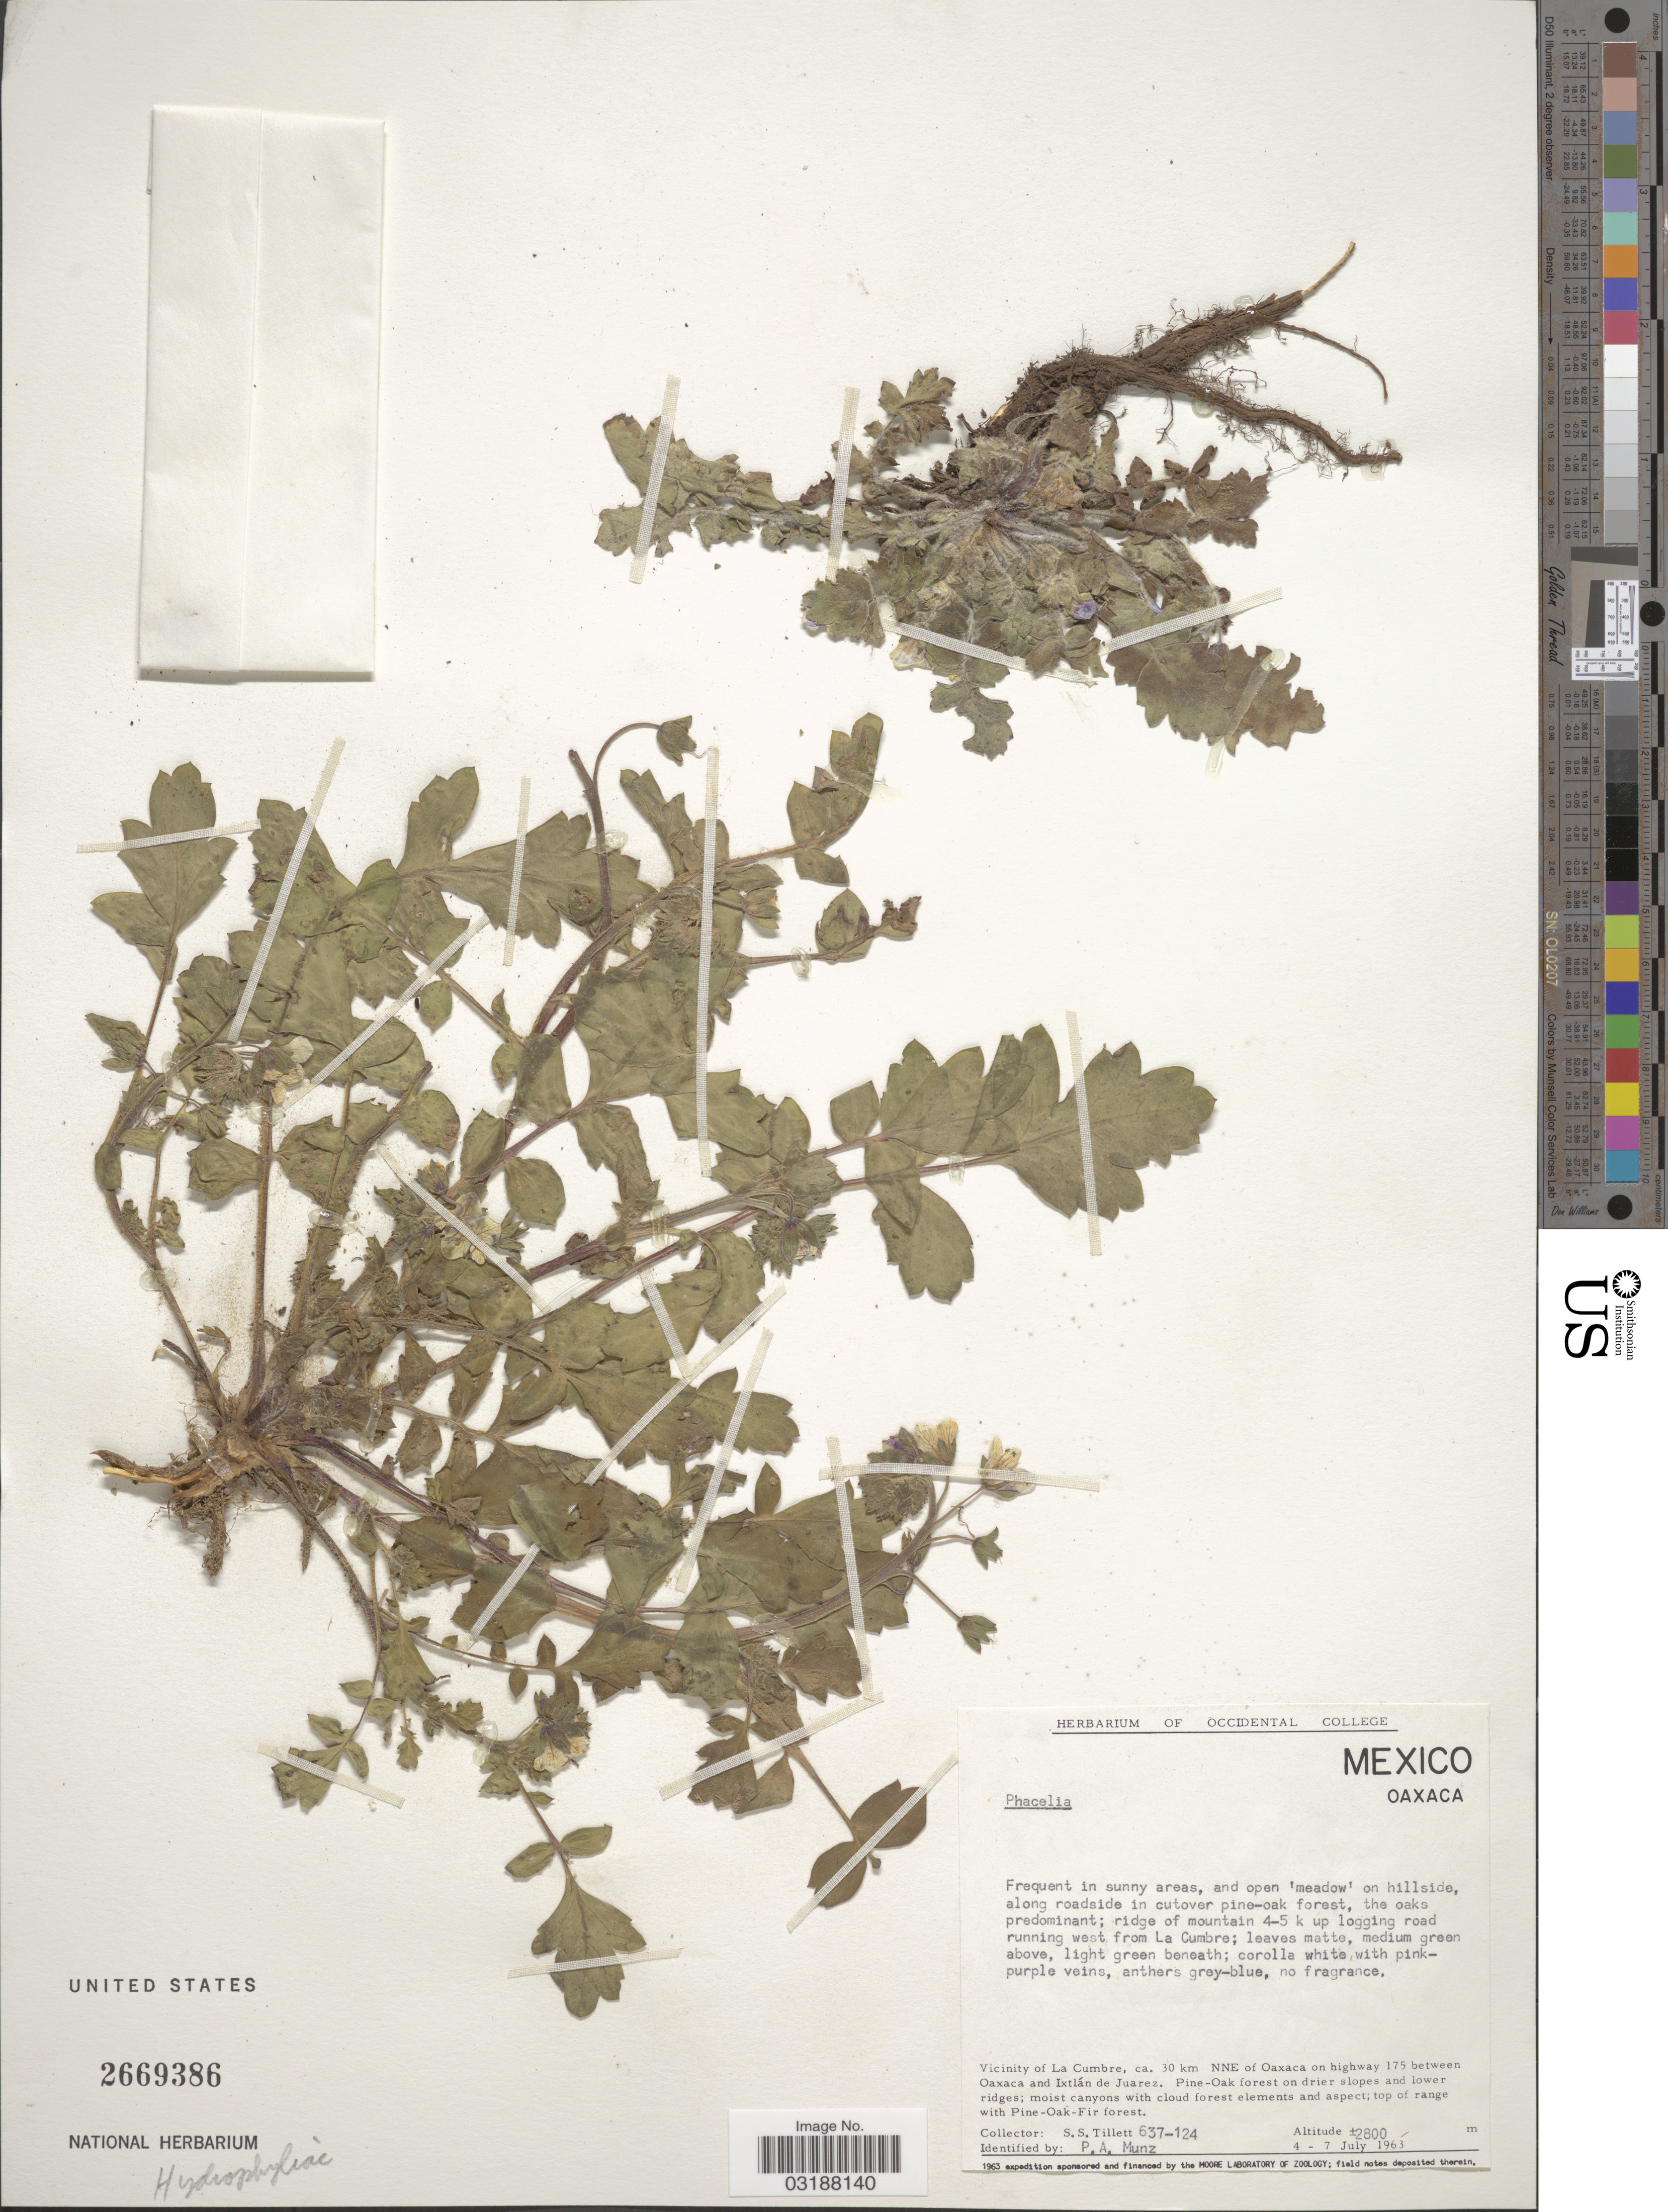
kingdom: Plantae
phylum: Tracheophyta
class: Magnoliopsida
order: Boraginales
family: Hydrophyllaceae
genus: Phacelia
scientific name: Phacelia sp.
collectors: S. S. Tillett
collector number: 637-124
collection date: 1963-07-04/1963-07-07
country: Mexico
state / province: Oaxaca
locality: Vicinity of La Cumbre, ca. 30 km NNE of Oaxaca on highway 175 between Oaxaca and Ixtlán de Juarez, ridge of mountain 4-5 k up logging road running west from La Cumbre.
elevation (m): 2800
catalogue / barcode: US 2669386